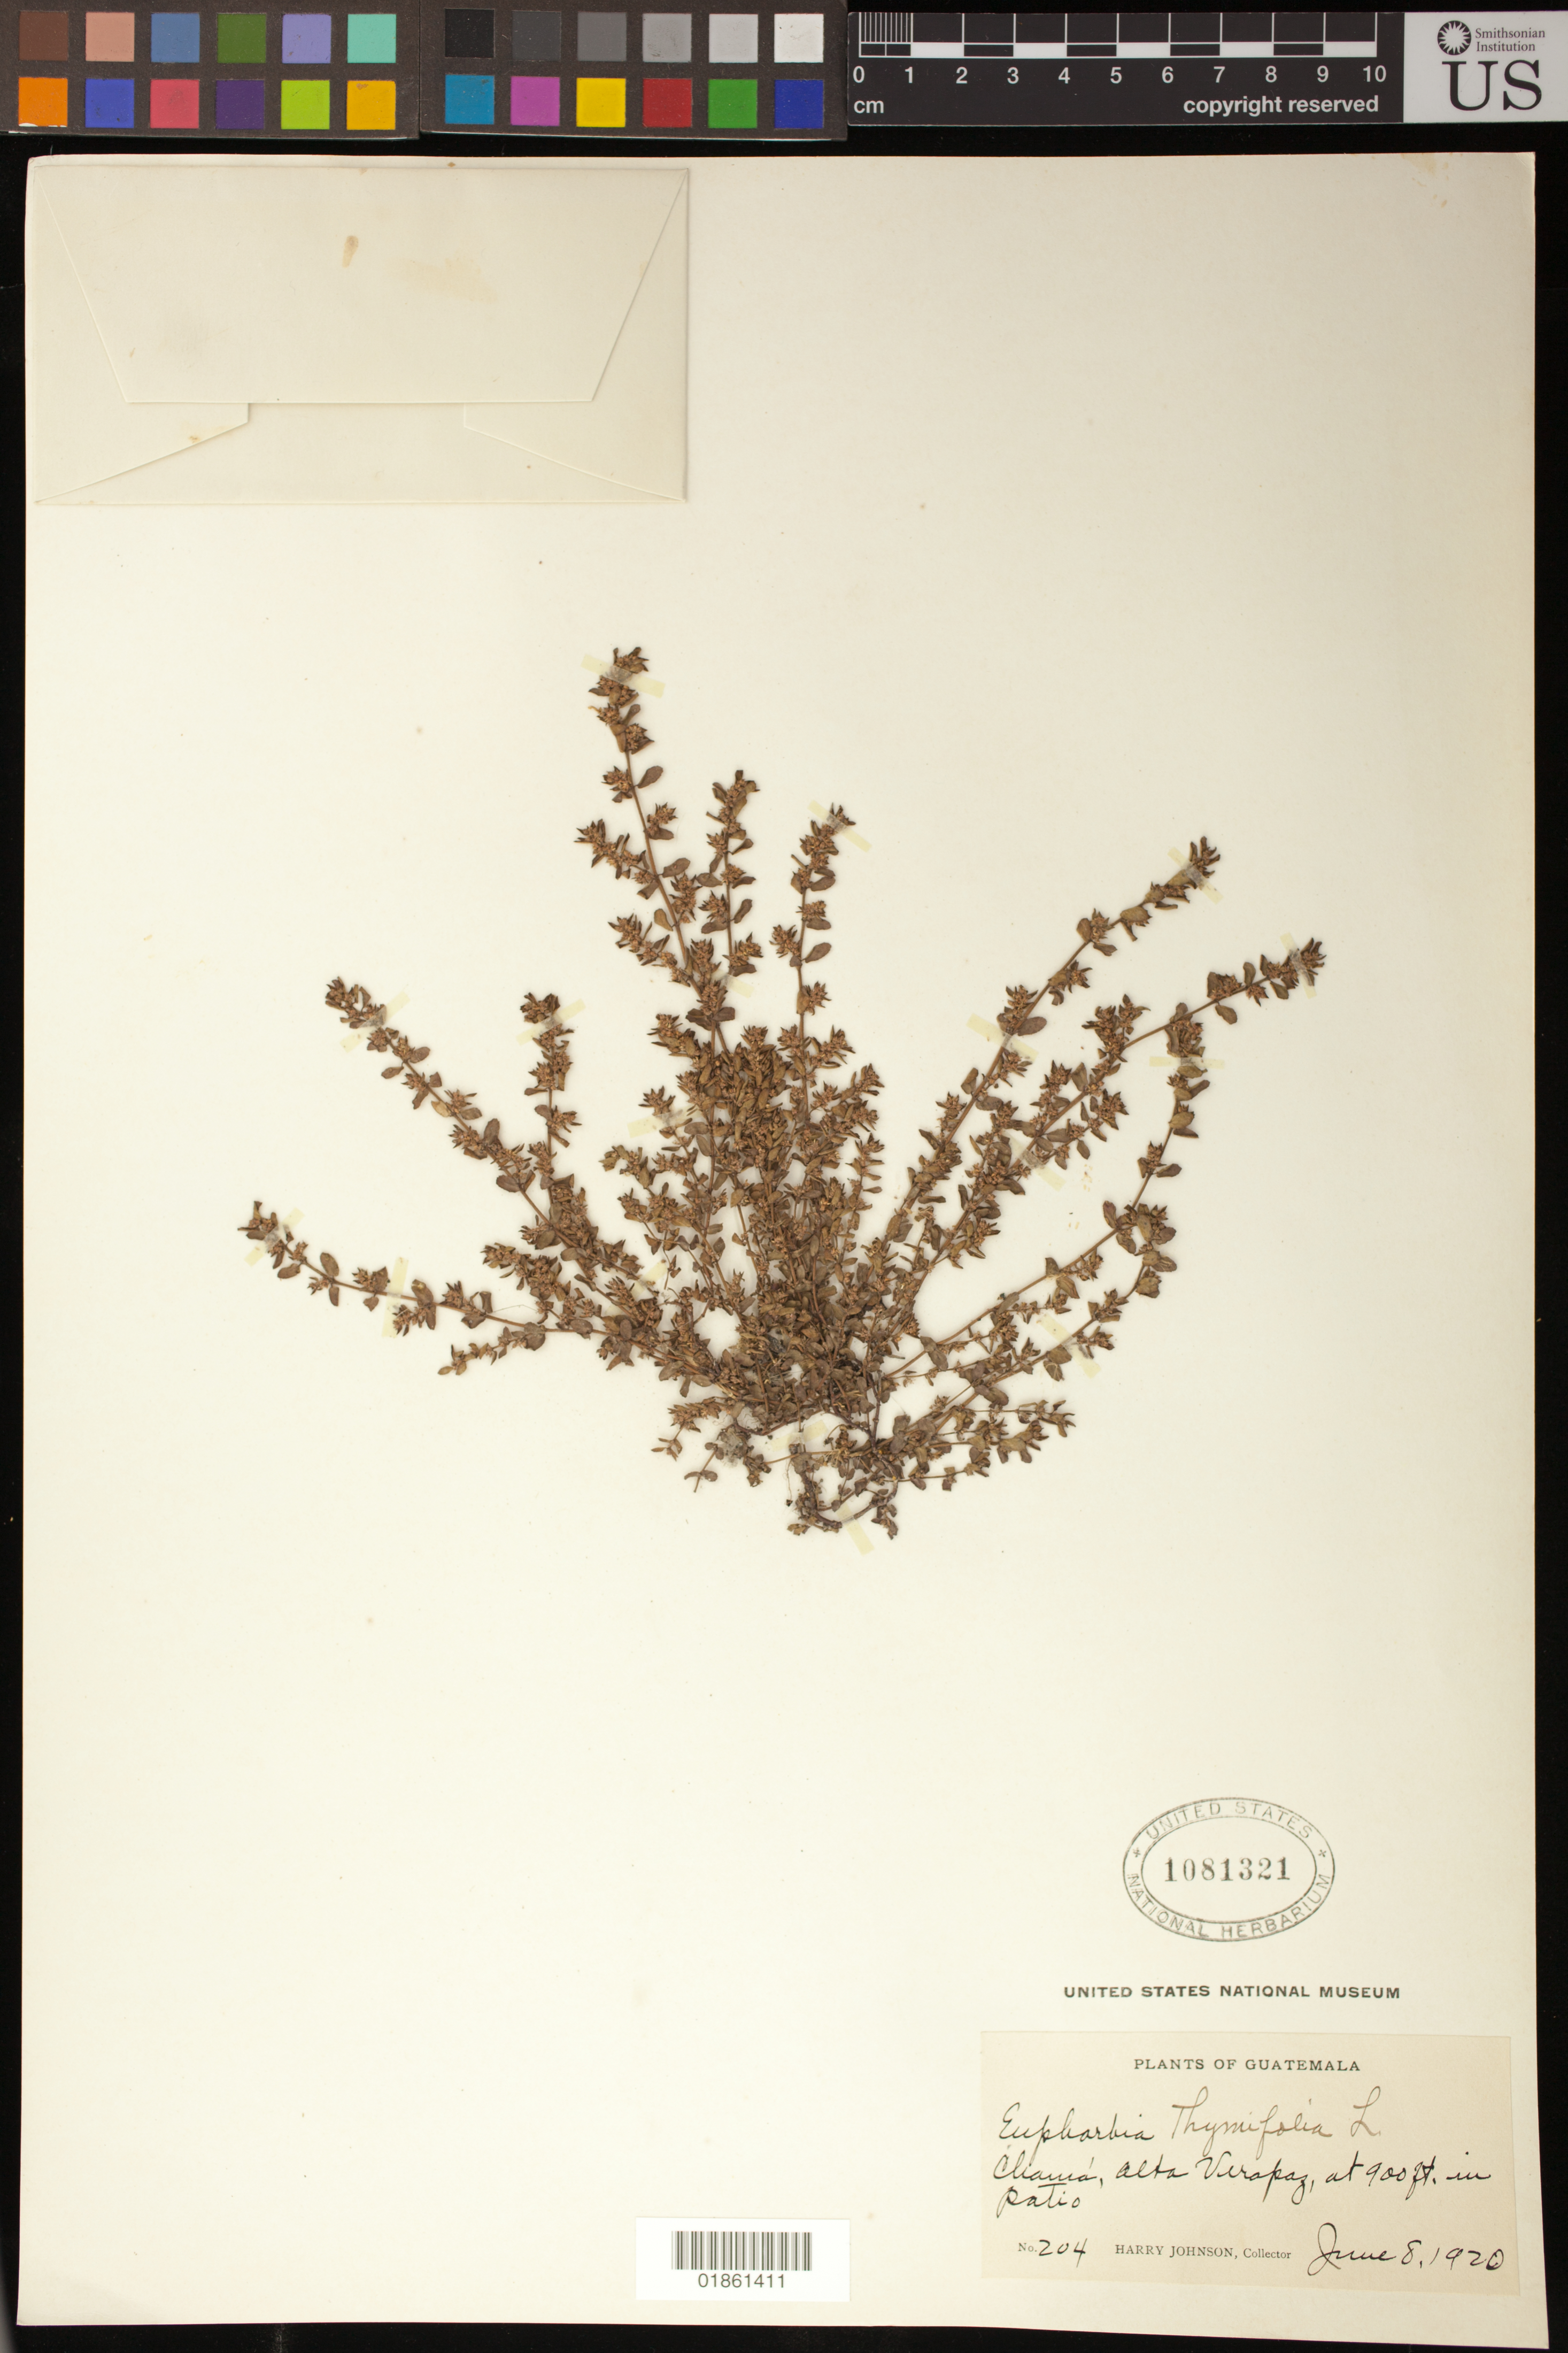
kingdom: Plantae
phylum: Tracheophyta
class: Magnoliopsida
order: Malpighiales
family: Euphorbiaceae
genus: Euphorbia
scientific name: Euphorbia thymifolia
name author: L.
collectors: H. Johnson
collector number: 204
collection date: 1920-06-08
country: Guatemala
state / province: Alta Verapaz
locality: Chama, alta Verapaz at 900 ft, in patio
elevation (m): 274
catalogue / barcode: US 1081321